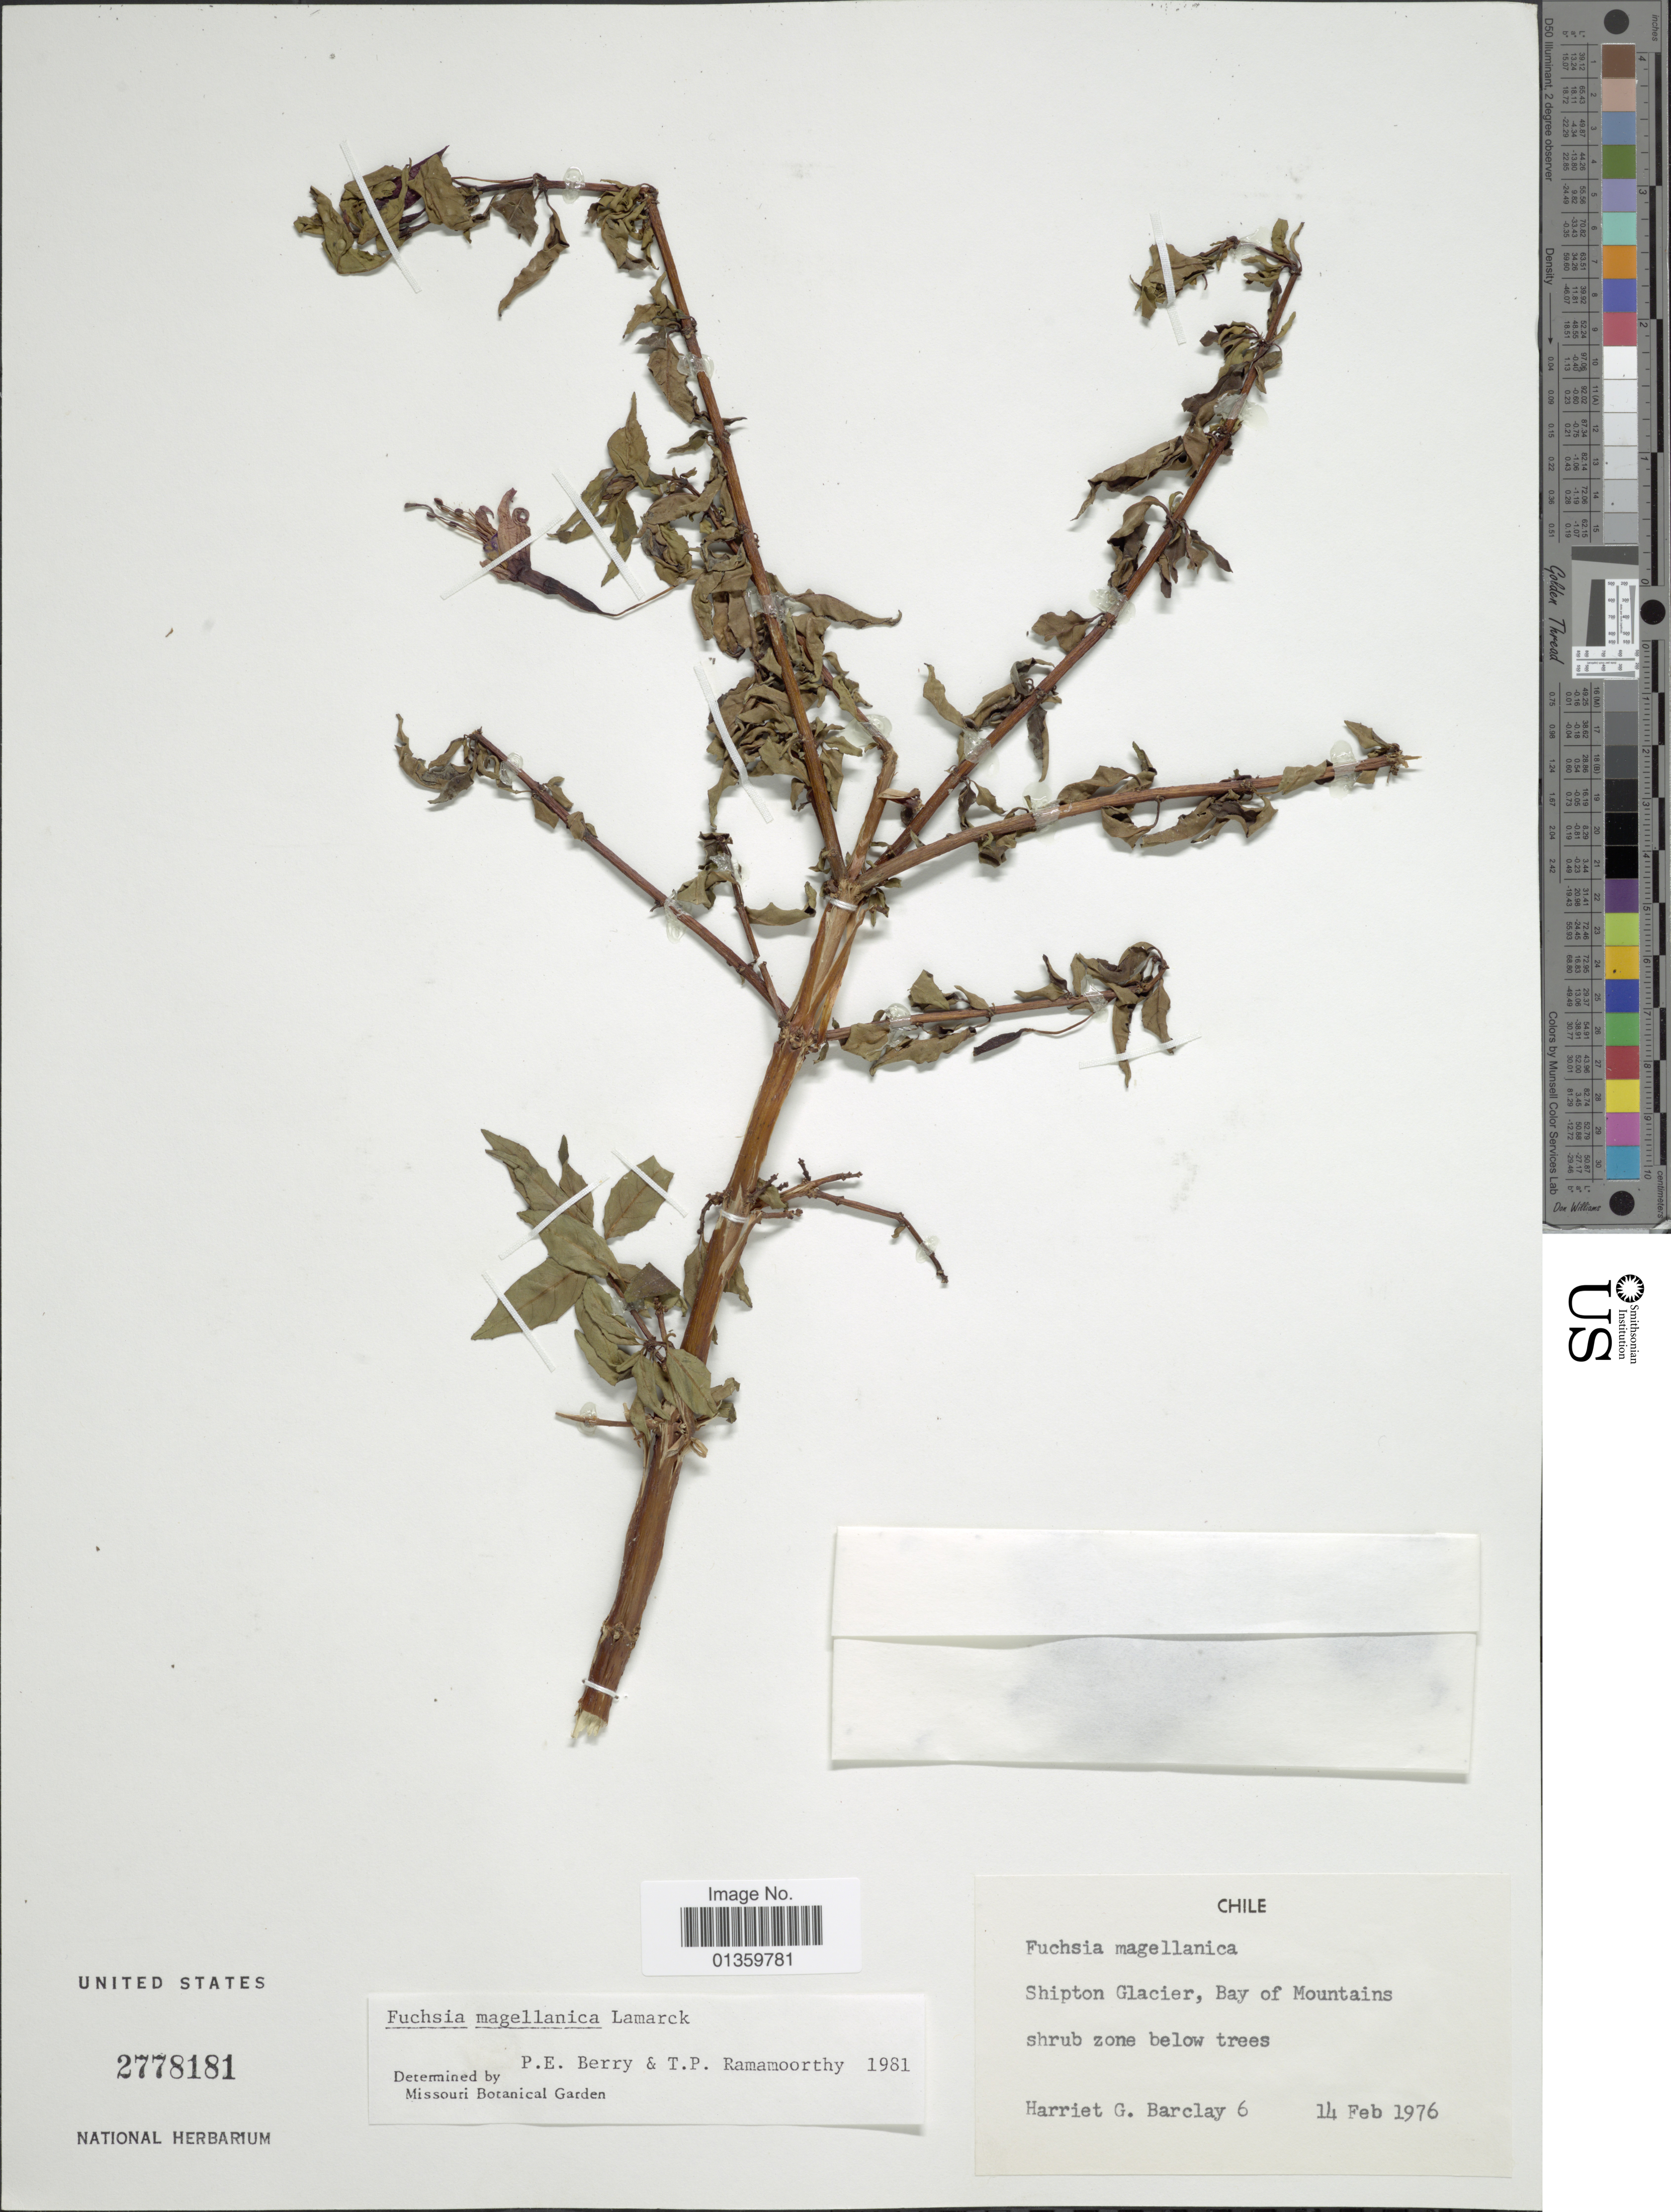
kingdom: Plantae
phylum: Tracheophyta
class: Magnoliopsida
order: Myrtales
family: Onagraceae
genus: Fuchsia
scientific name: Fuchsia magellanica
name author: Lam.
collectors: H. G. Barclay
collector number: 6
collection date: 1976-02-14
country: Chile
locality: Shipton Glacier, Bay of Mountains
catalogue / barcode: US 2778181